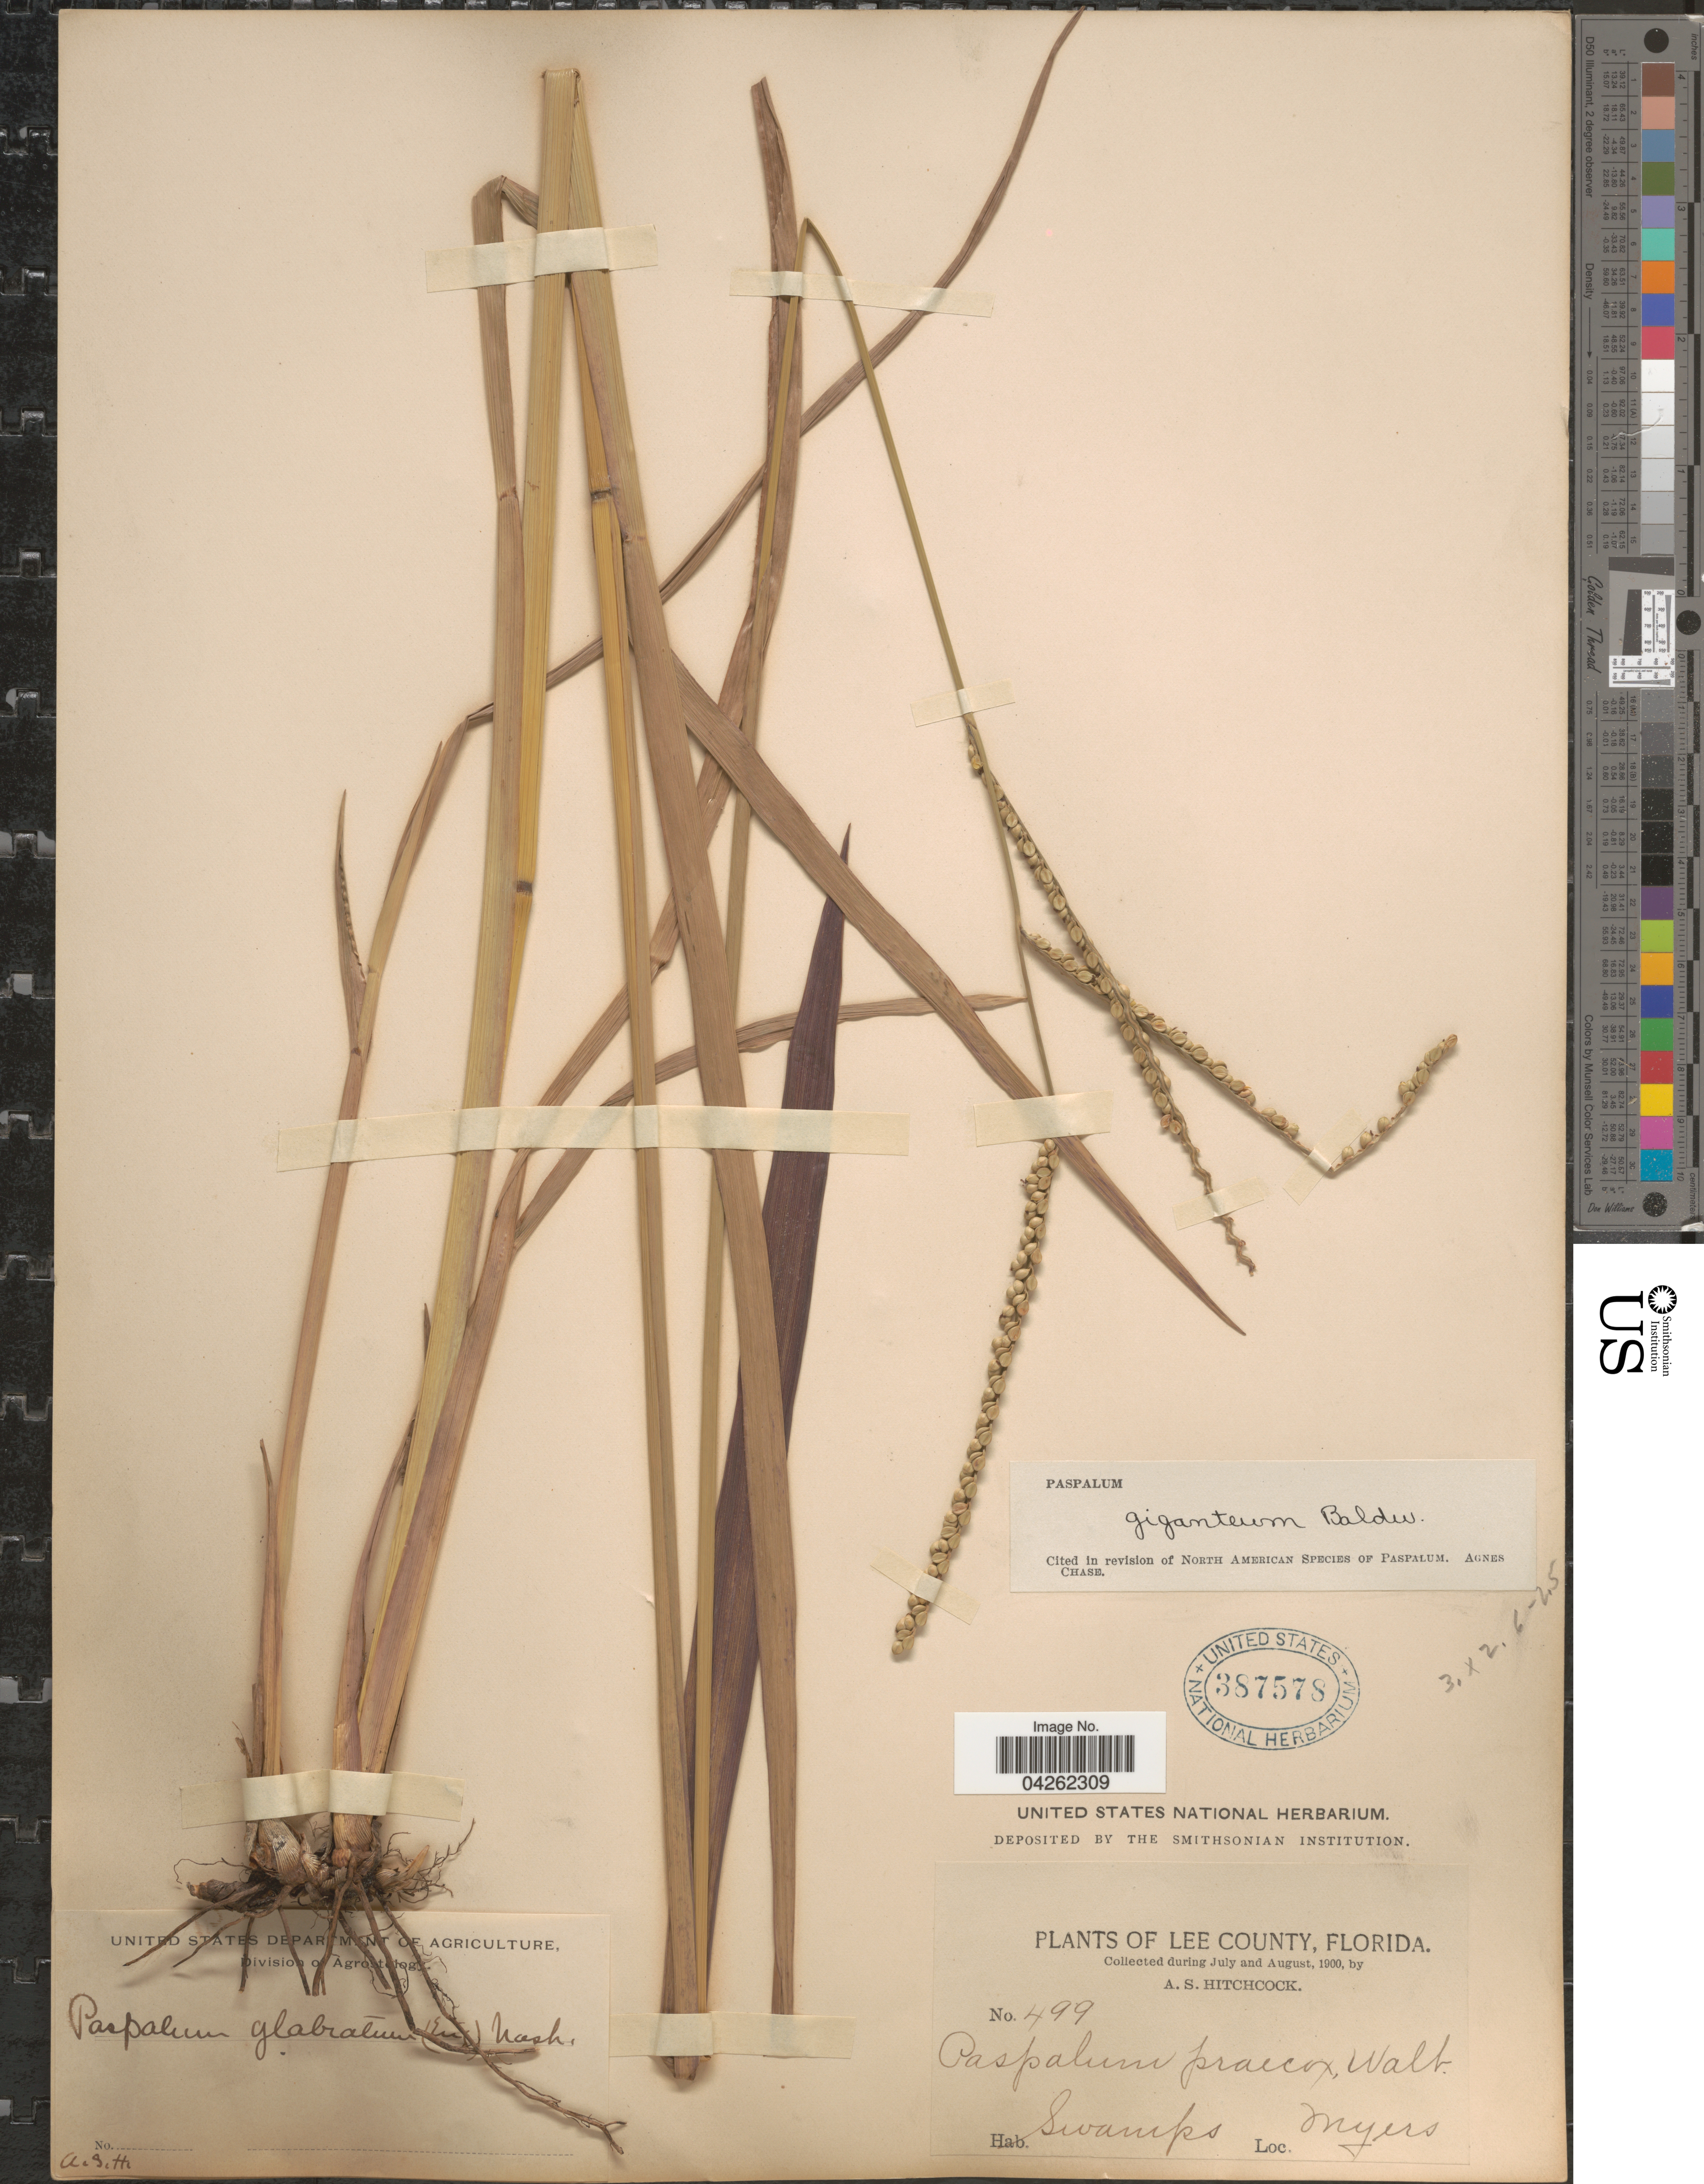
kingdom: Plantae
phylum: Tracheophyta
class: Liliopsida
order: Poales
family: Poaceae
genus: Paspalum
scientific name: Paspalum giganteum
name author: Baldwin ex Vasey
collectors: A. S. Hitchcock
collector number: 499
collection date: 1900-07/1900-08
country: United States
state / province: Florida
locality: Lee County. Swamps. Myers.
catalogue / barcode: US 387578